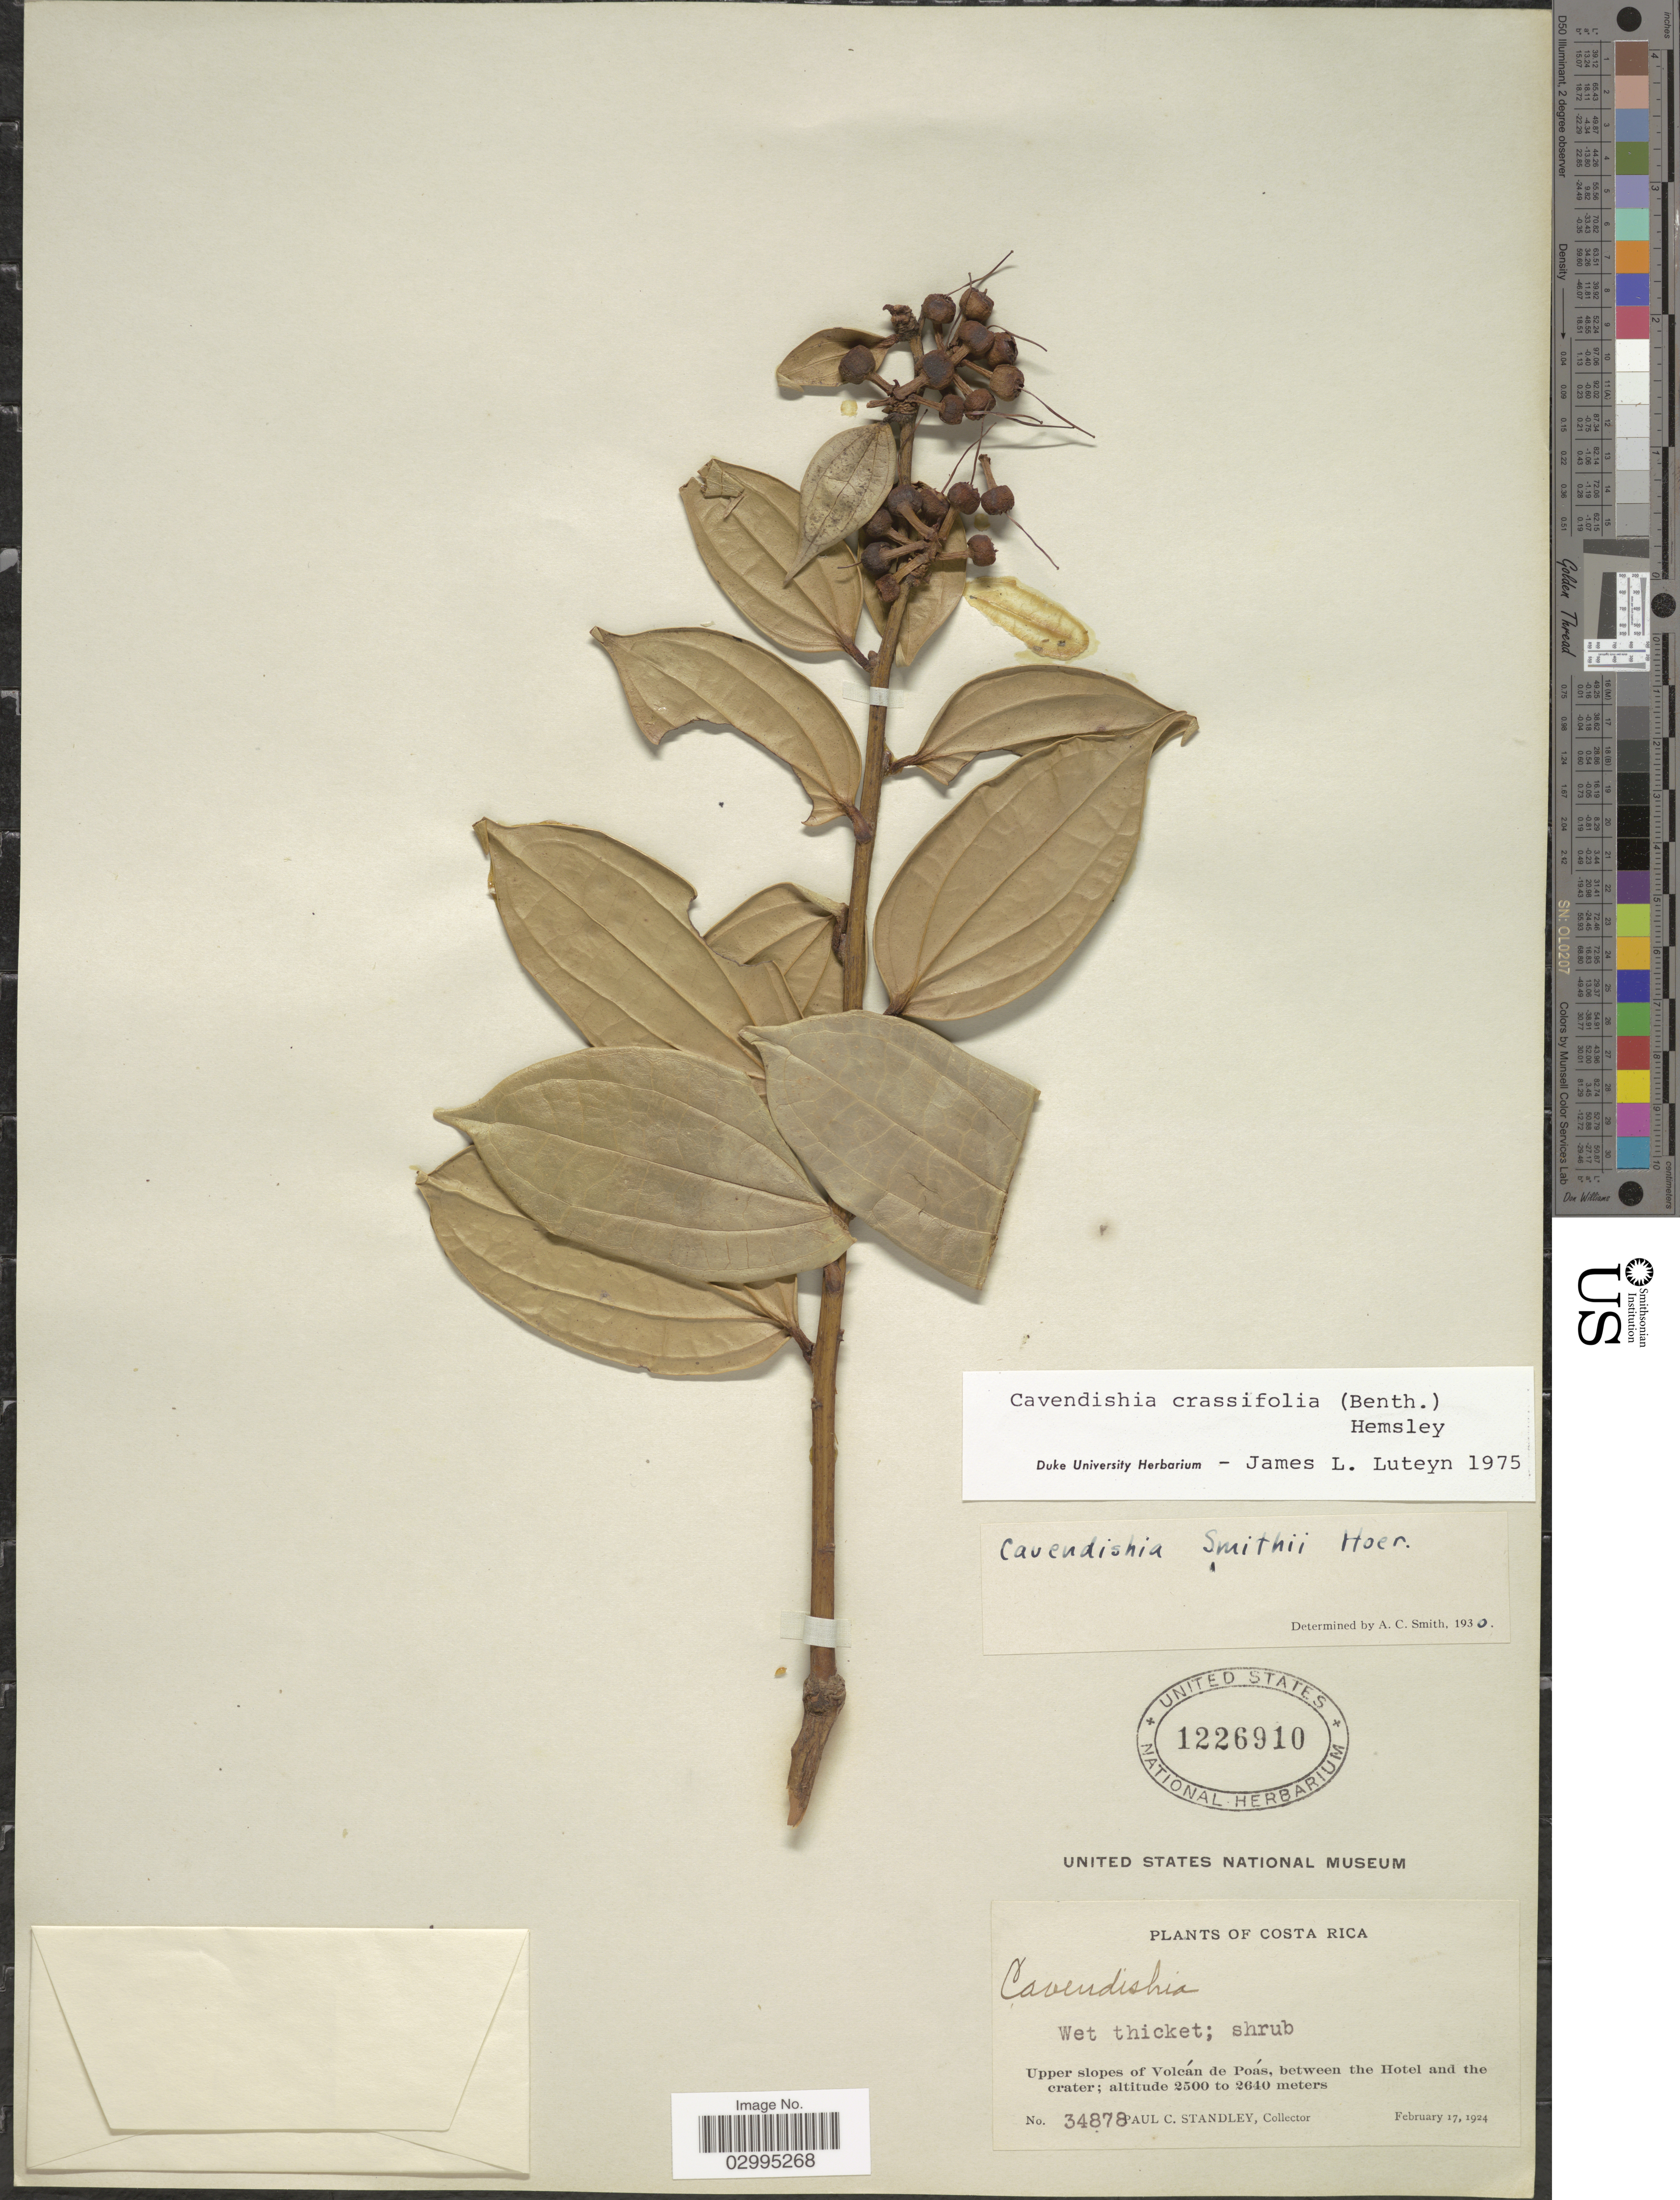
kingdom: Plantae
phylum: Tracheophyta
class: Magnoliopsida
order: Ericales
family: Ericaceae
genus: Cavendishia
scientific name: Cavendishia crassifolia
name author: (Benth.) Hemsl.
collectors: P. C. Standley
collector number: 34878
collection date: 1924-02-17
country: Costa Rica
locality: Upper slopes of Volcán de Poás, between the Hotel and the crater.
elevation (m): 2500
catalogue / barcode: US 1226910